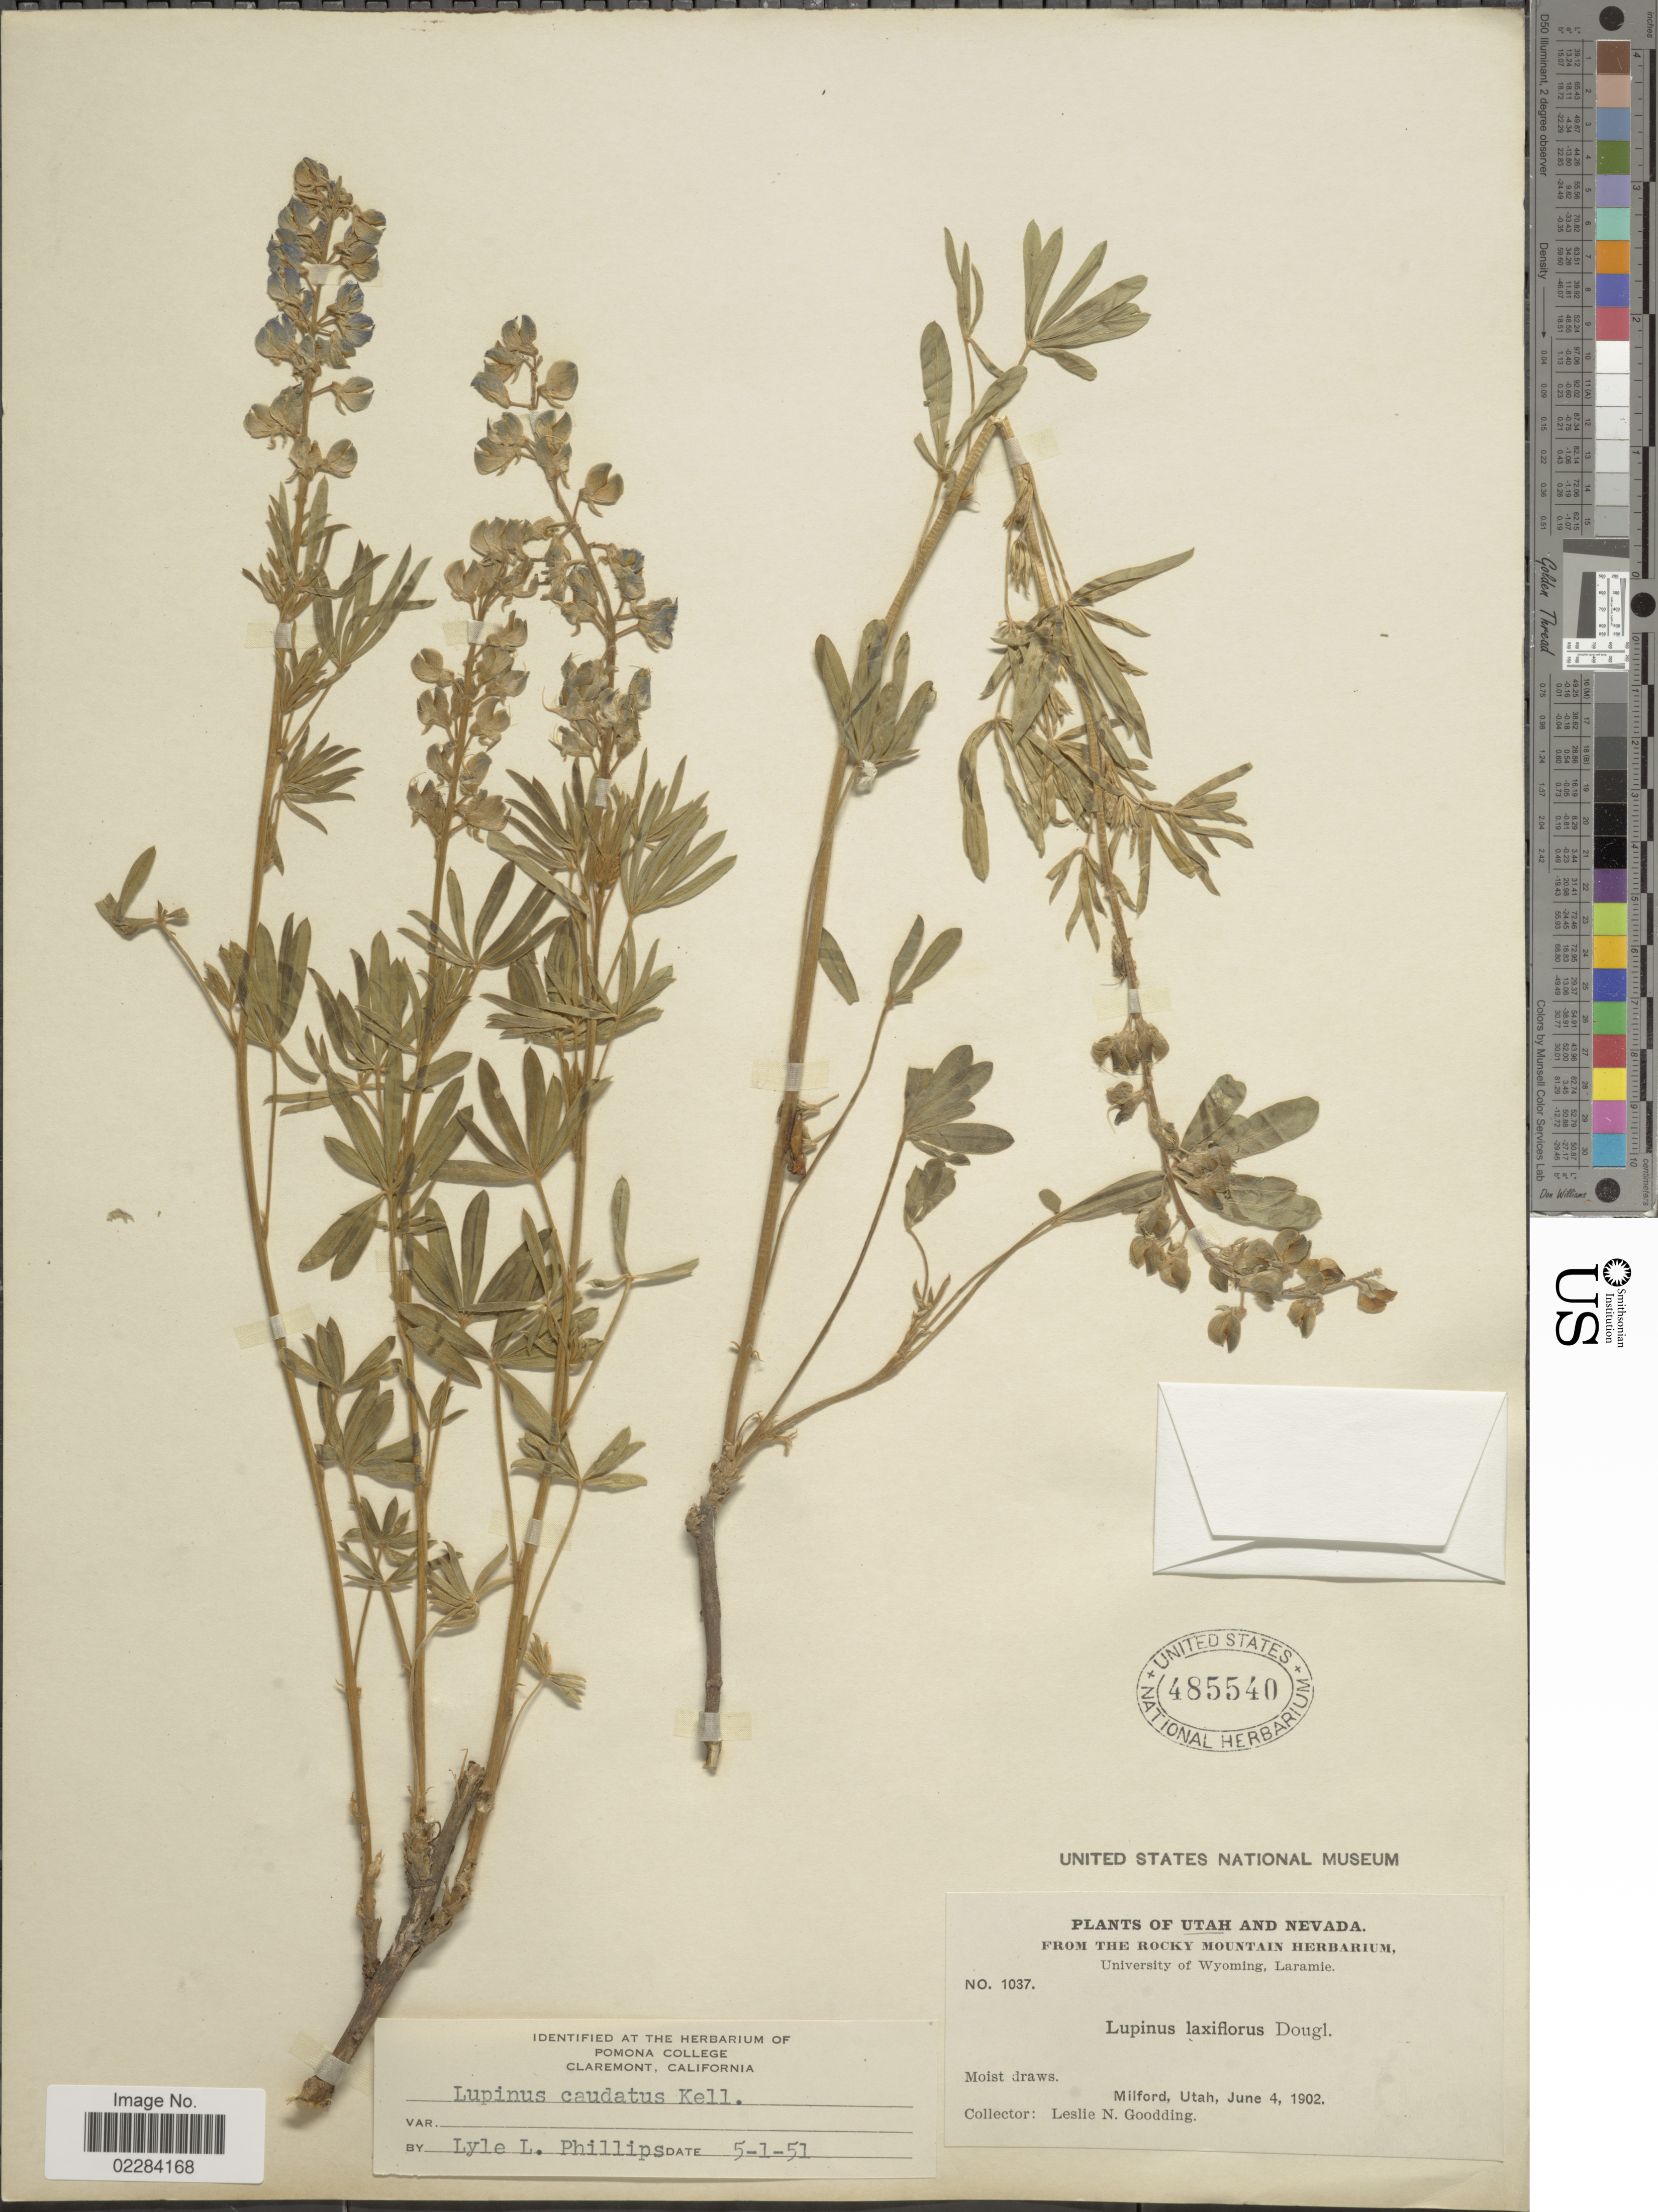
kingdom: Plantae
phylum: Tracheophyta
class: Magnoliopsida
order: Fabales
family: Fabaceae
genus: Lupinus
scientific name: Lupinus caudatus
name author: Kellogg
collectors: L. N. Goodding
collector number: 1037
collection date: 1902-06-04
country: United States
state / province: Utah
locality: Milford.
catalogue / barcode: US 485540